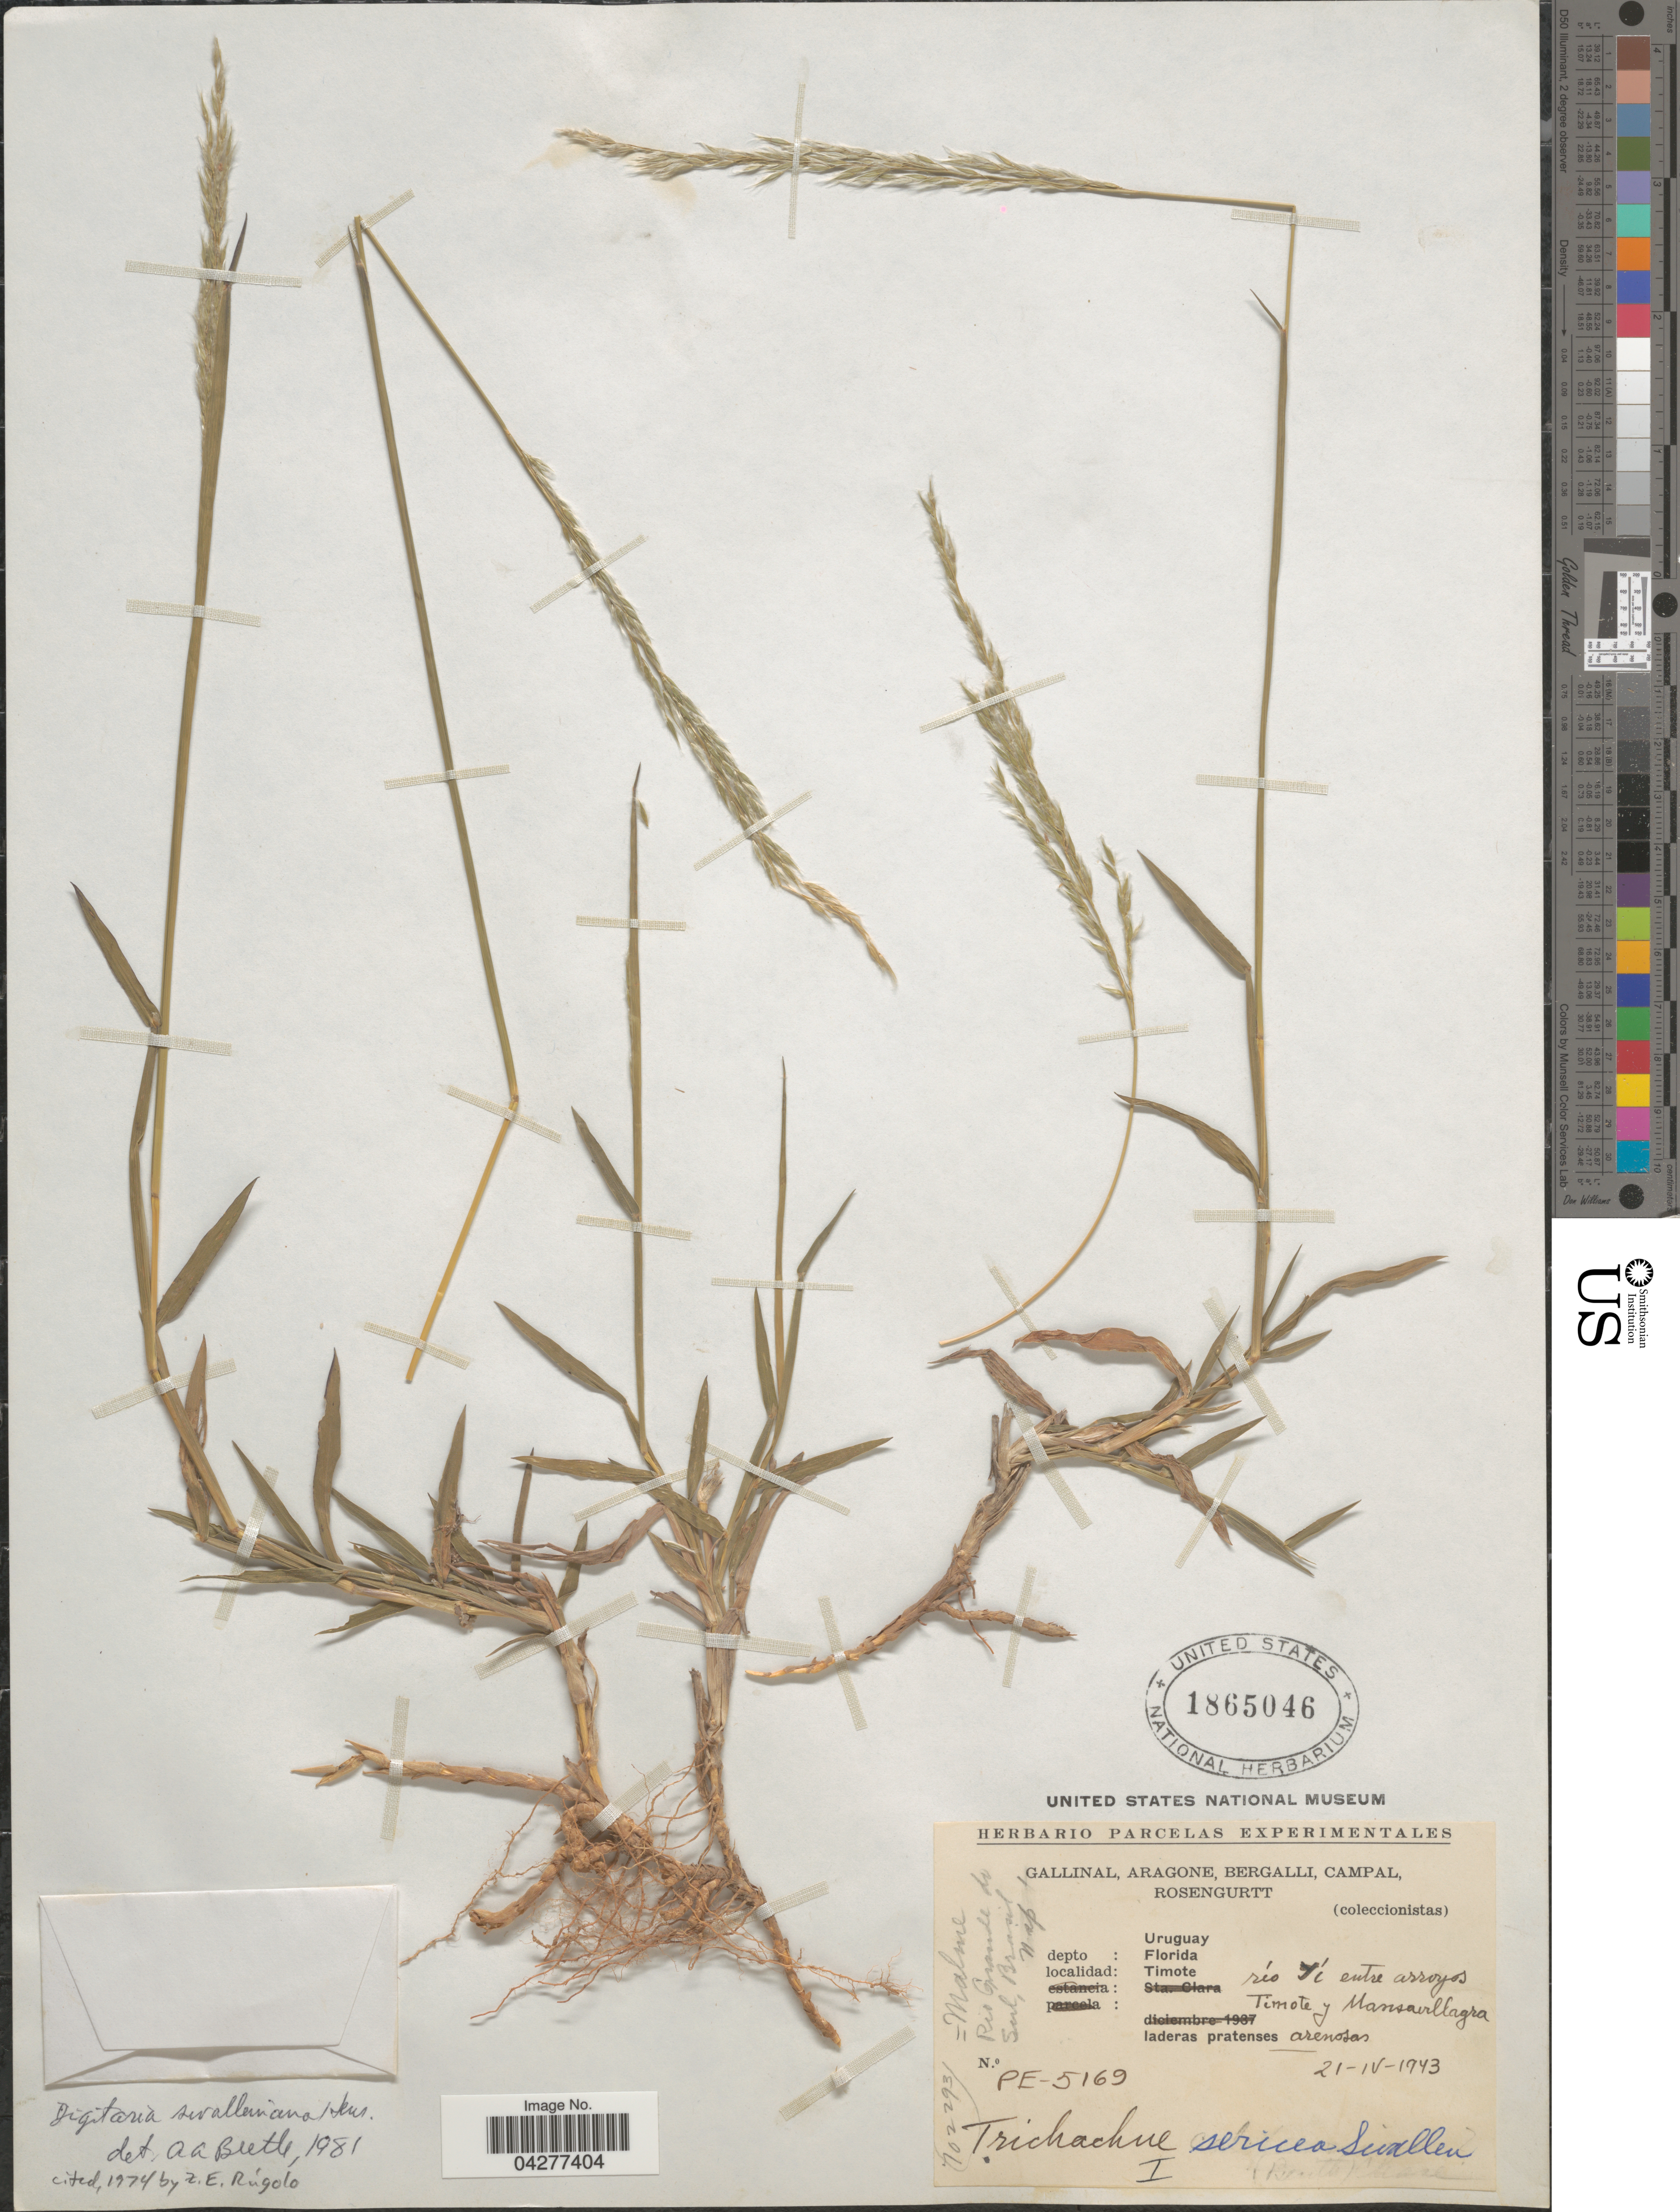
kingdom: Plantae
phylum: Tracheophyta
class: Liliopsida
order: Poales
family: Poaceae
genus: Digitaria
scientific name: Digitaria swalleniana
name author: Henr.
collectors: -. Gallinal, -- Aragone, -- Bergalli, -- Campal & Rosengurtt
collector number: PE-5169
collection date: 1943-04-21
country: Uruguay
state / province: Florida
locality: Depto: Florida. Río Yi entre arroyos Timote y Mansavillagra. Laderas pratenses arenosos.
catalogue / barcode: US 1865046